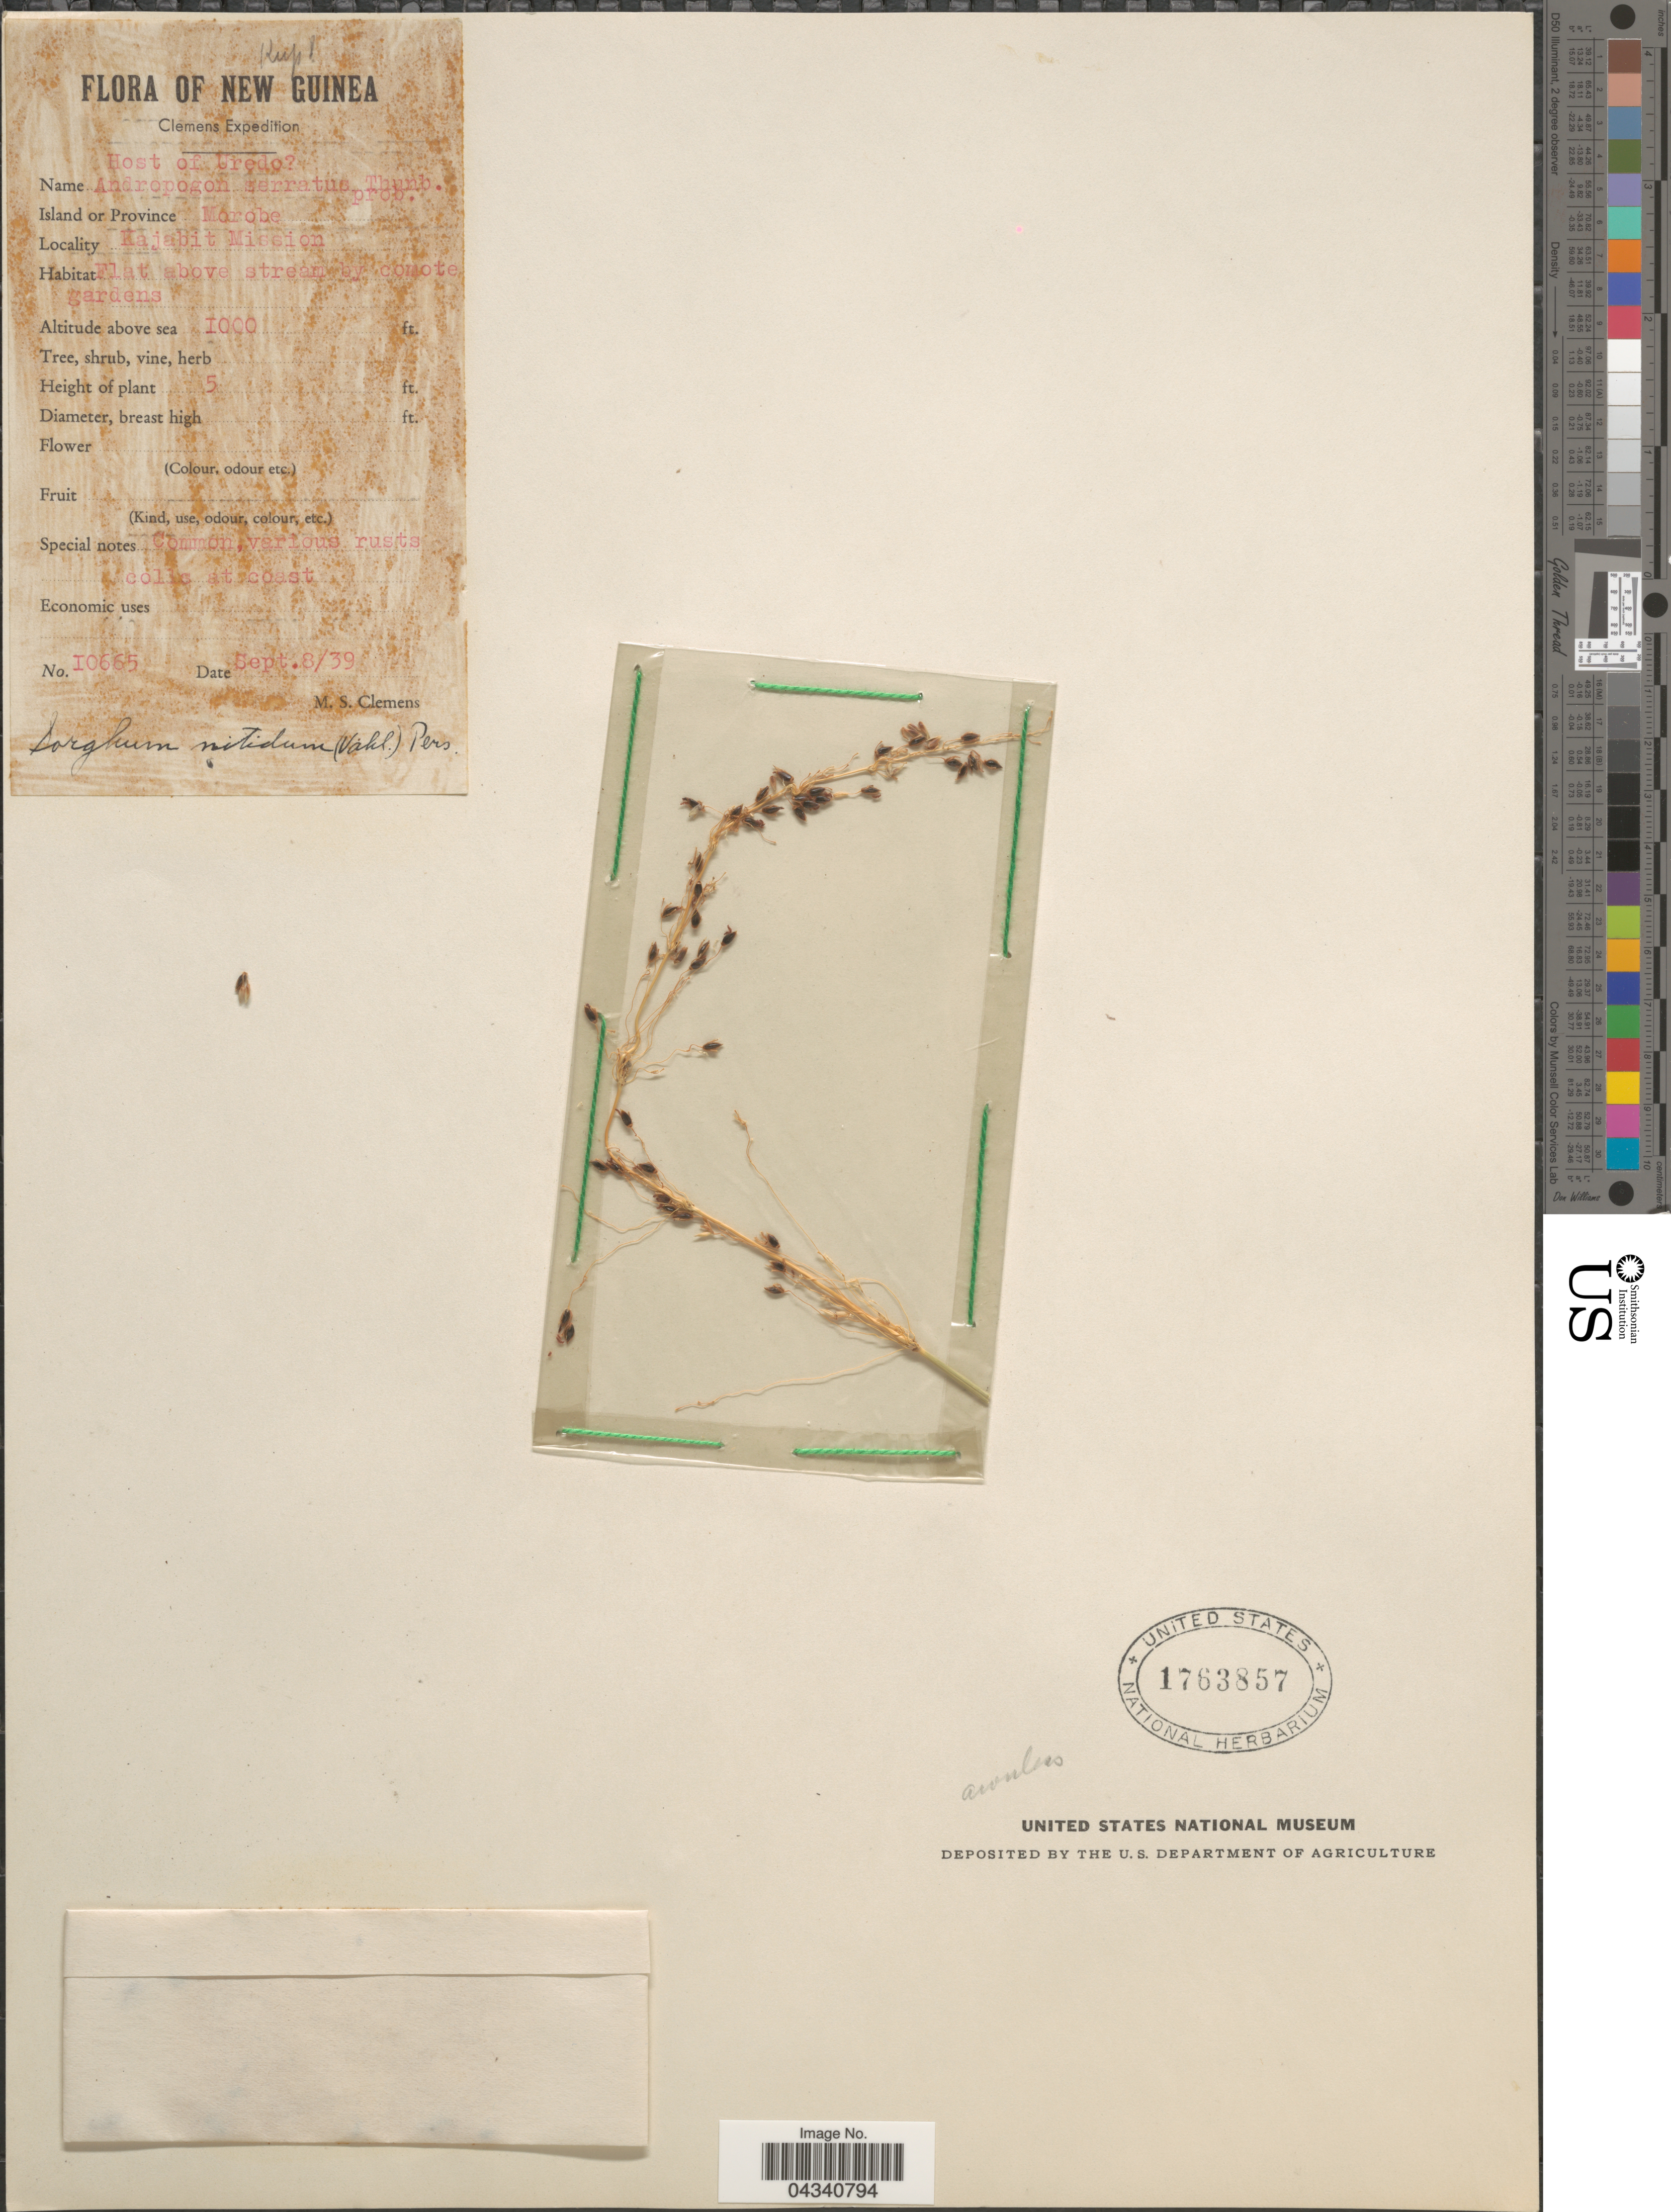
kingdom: Plantae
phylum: Tracheophyta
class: Liliopsida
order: Poales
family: Poaceae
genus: Sorghum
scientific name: Sorghum nitidum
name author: (Vahl) Pers.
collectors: M. S. Clemens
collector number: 10665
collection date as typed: Transcribed d/m/y: 8/9/39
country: Papua New Guinea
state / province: Morobe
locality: New Guinea. Clemens Expedition. Morobe. Kajabit Mission.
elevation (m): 305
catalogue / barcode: US 1763857